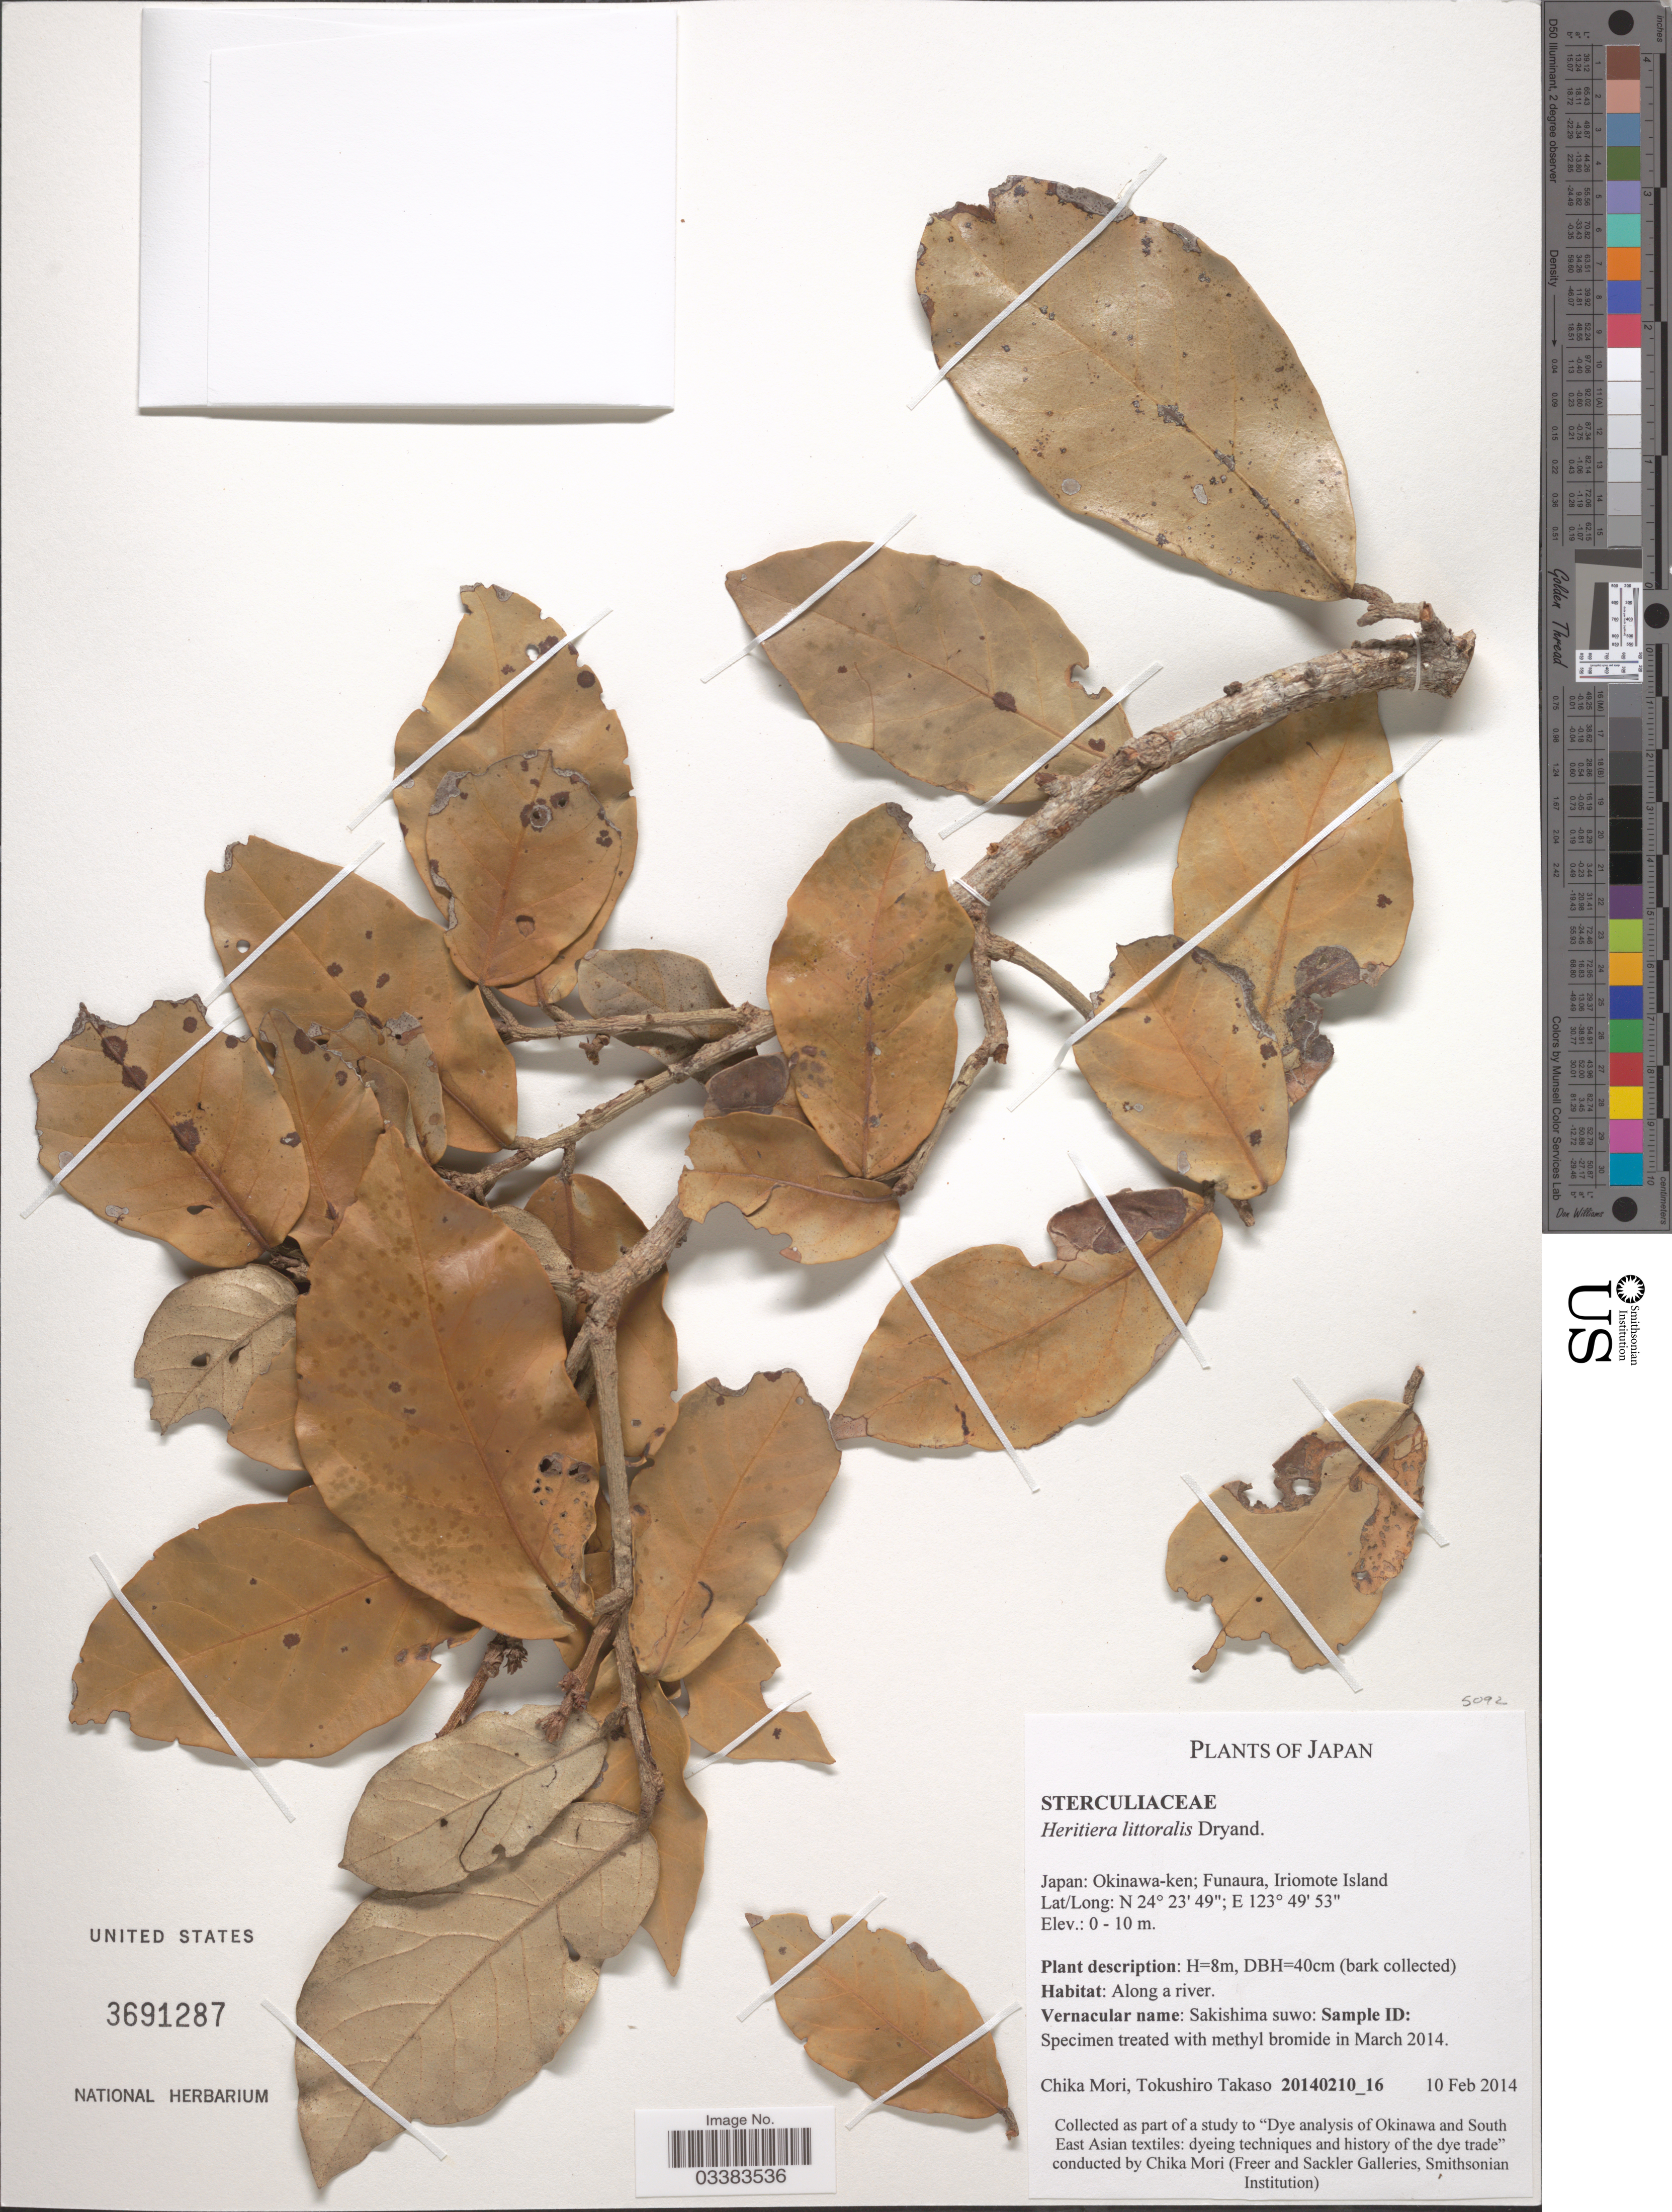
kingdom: Plantae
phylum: Tracheophyta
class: Magnoliopsida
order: Malvales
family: Malvaceae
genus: Heritiera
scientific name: Heritiera littoralis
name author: Aiton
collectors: C. Mori & T. Takaso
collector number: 20140210_16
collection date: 2014-02-10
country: Japan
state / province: Okinawa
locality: Okinawa-ken; Funaura, Iriomote Island.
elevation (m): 0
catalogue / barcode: US 3691287